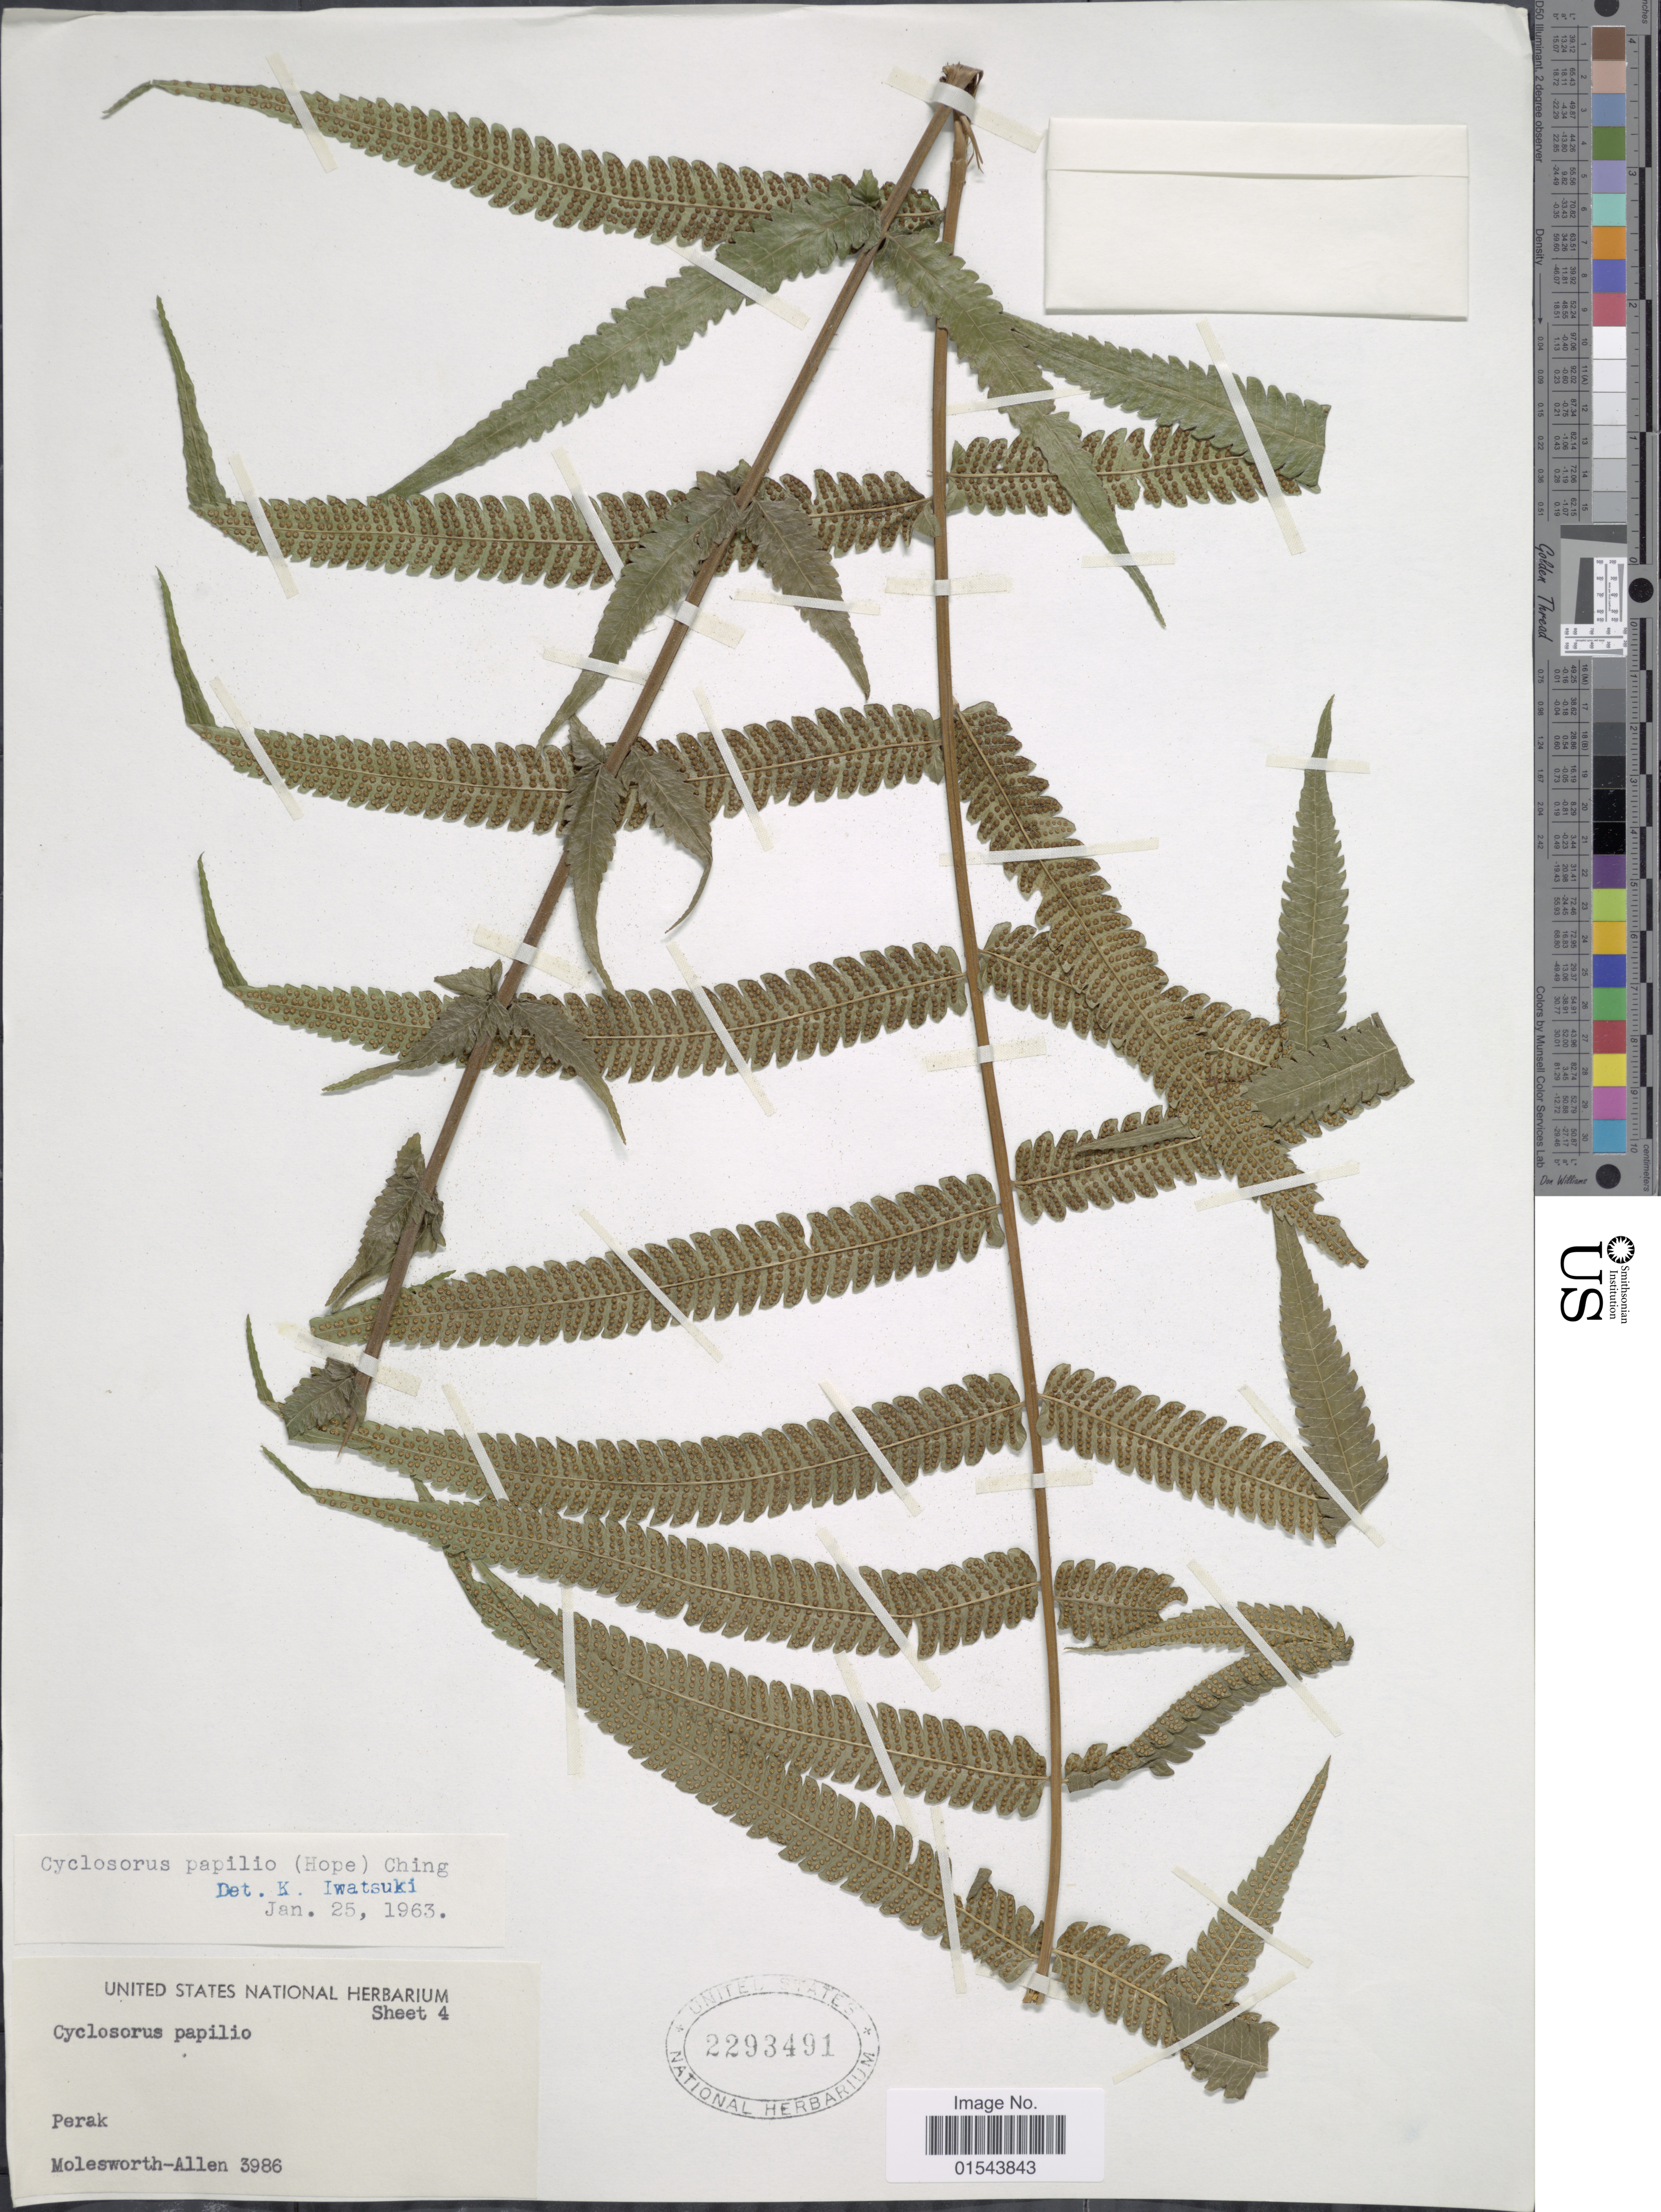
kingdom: Plantae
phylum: Tracheophyta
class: Polypodiopsida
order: Polypodiales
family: Thelypteridaceae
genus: Christella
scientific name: Christella papilio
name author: (C. Hope) Ching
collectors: B. E. G. Molesworth-Allen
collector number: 3986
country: Malaysia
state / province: Perak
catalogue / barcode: US 2293491